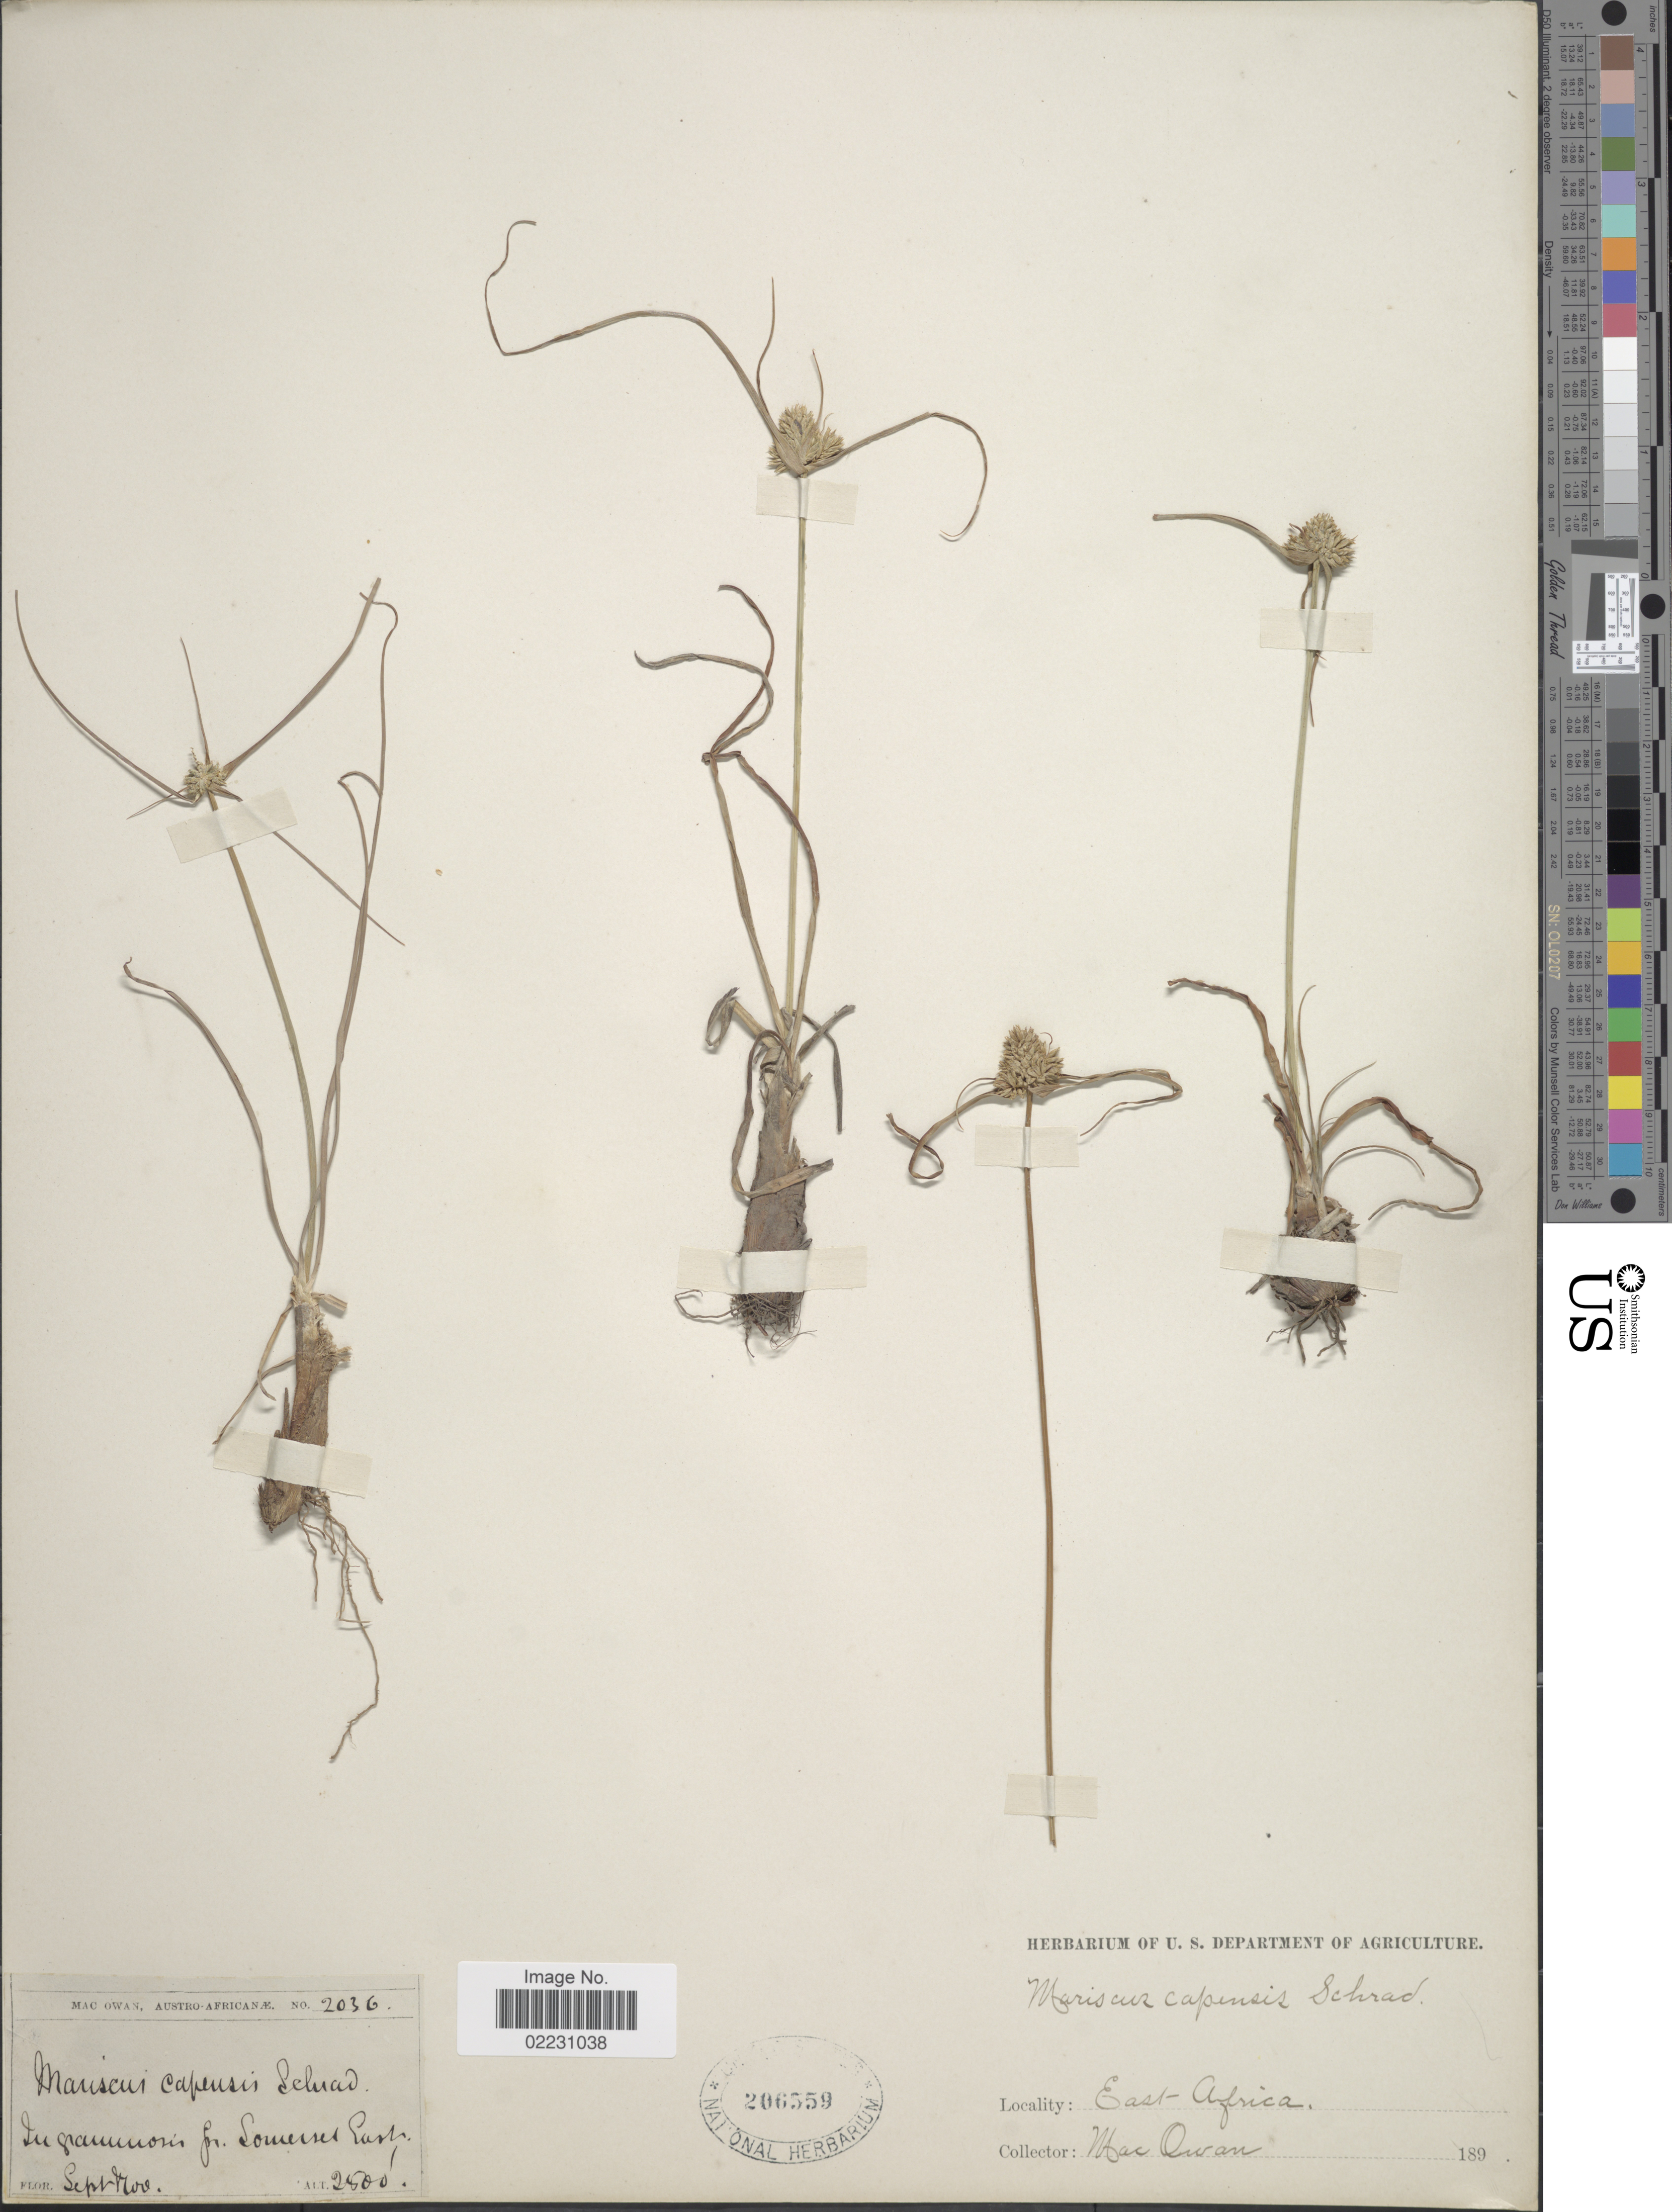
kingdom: Plantae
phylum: Tracheophyta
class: Liliopsida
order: Poales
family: Cyperaceae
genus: Cyperus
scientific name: Cyperus capensis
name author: (Steud.) Endl.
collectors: MacOwan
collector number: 2036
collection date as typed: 189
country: South Africa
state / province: Eastern Cape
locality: East-Africa. In graminosis pr. Somerset East.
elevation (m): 762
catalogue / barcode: US 206559